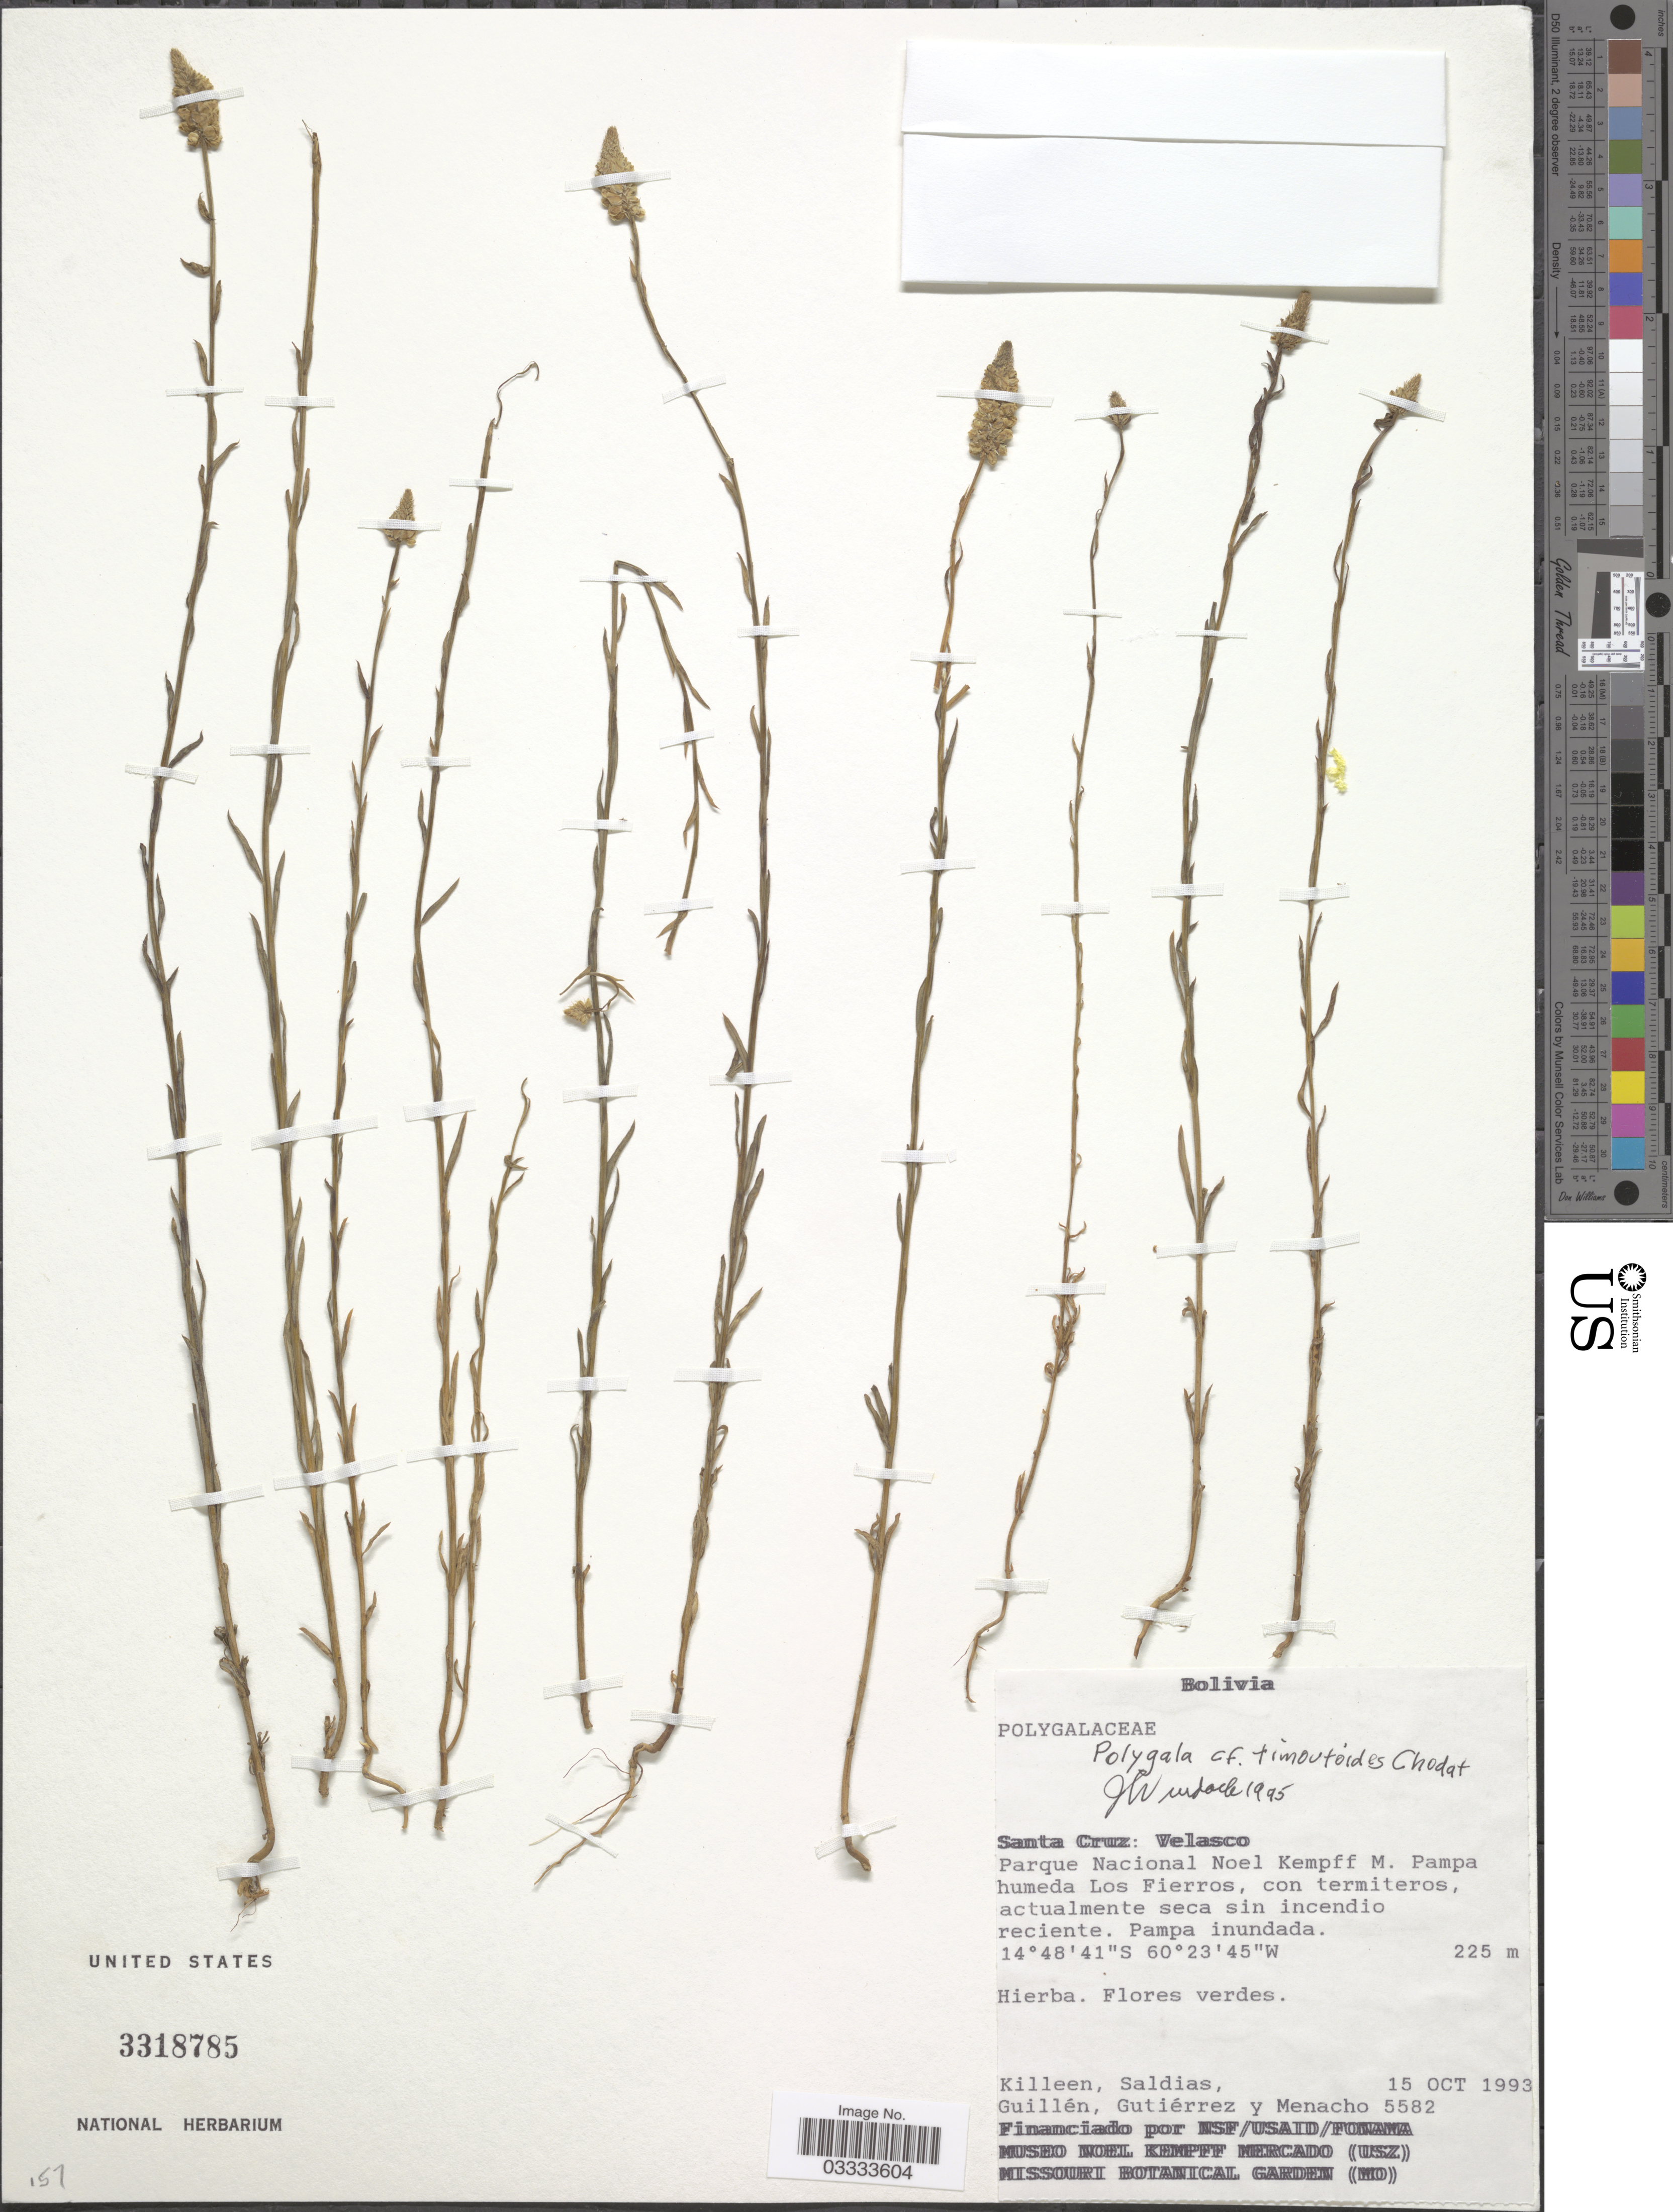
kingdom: Plantae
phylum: Tracheophyta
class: Magnoliopsida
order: Fabales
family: Polygalaceae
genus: Polygala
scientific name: Polygala hygrophila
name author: Kunth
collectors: Killeen, --, -. Saldias, -- Guillen, -. Gutierrez & Menacho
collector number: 5582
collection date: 1993-10-15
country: Bolivia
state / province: Santa Cruz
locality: Velasco. Parque Nacional Noel Kempff M. Pampa humeda Los Fierros, con termiteros, actualmente seca sin incendio reciente.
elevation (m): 225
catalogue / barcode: US 3318785